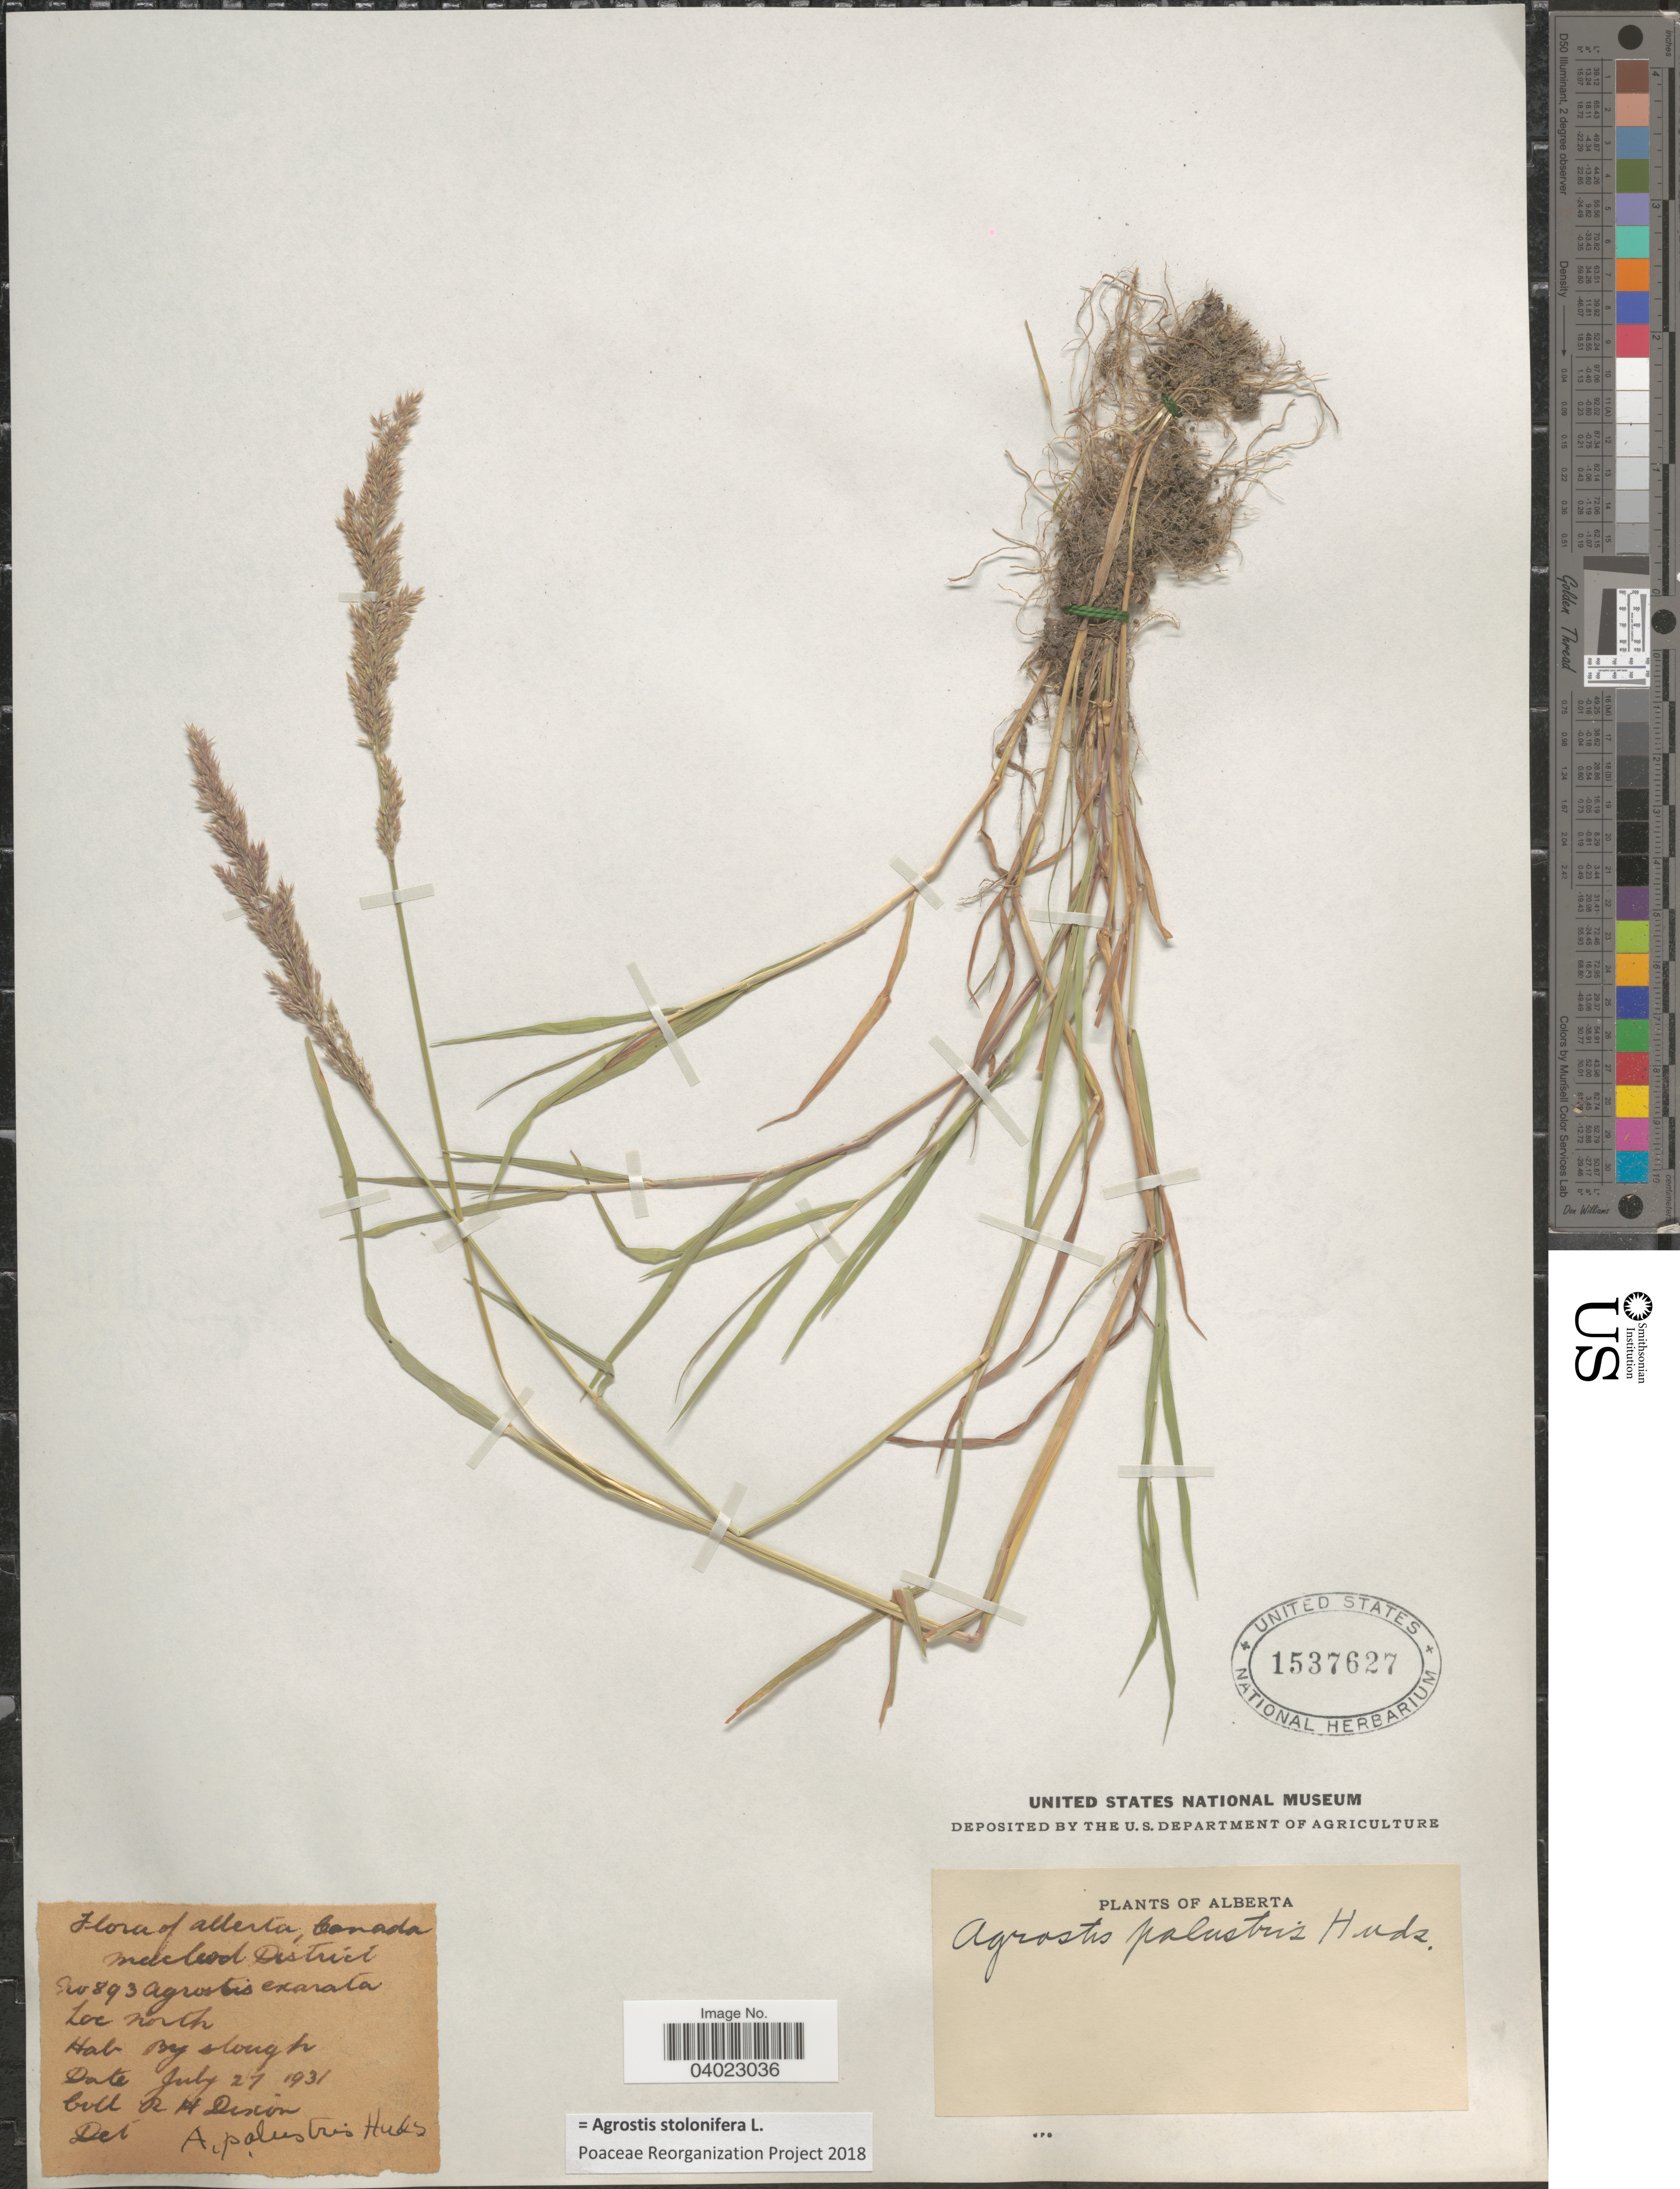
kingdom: Plantae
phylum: Tracheophyta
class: Liliopsida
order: Poales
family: Poaceae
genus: Agrostis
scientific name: Agrostis stolonifera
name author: L.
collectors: R. H. Dixon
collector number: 893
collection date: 1931-07-27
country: Canada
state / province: Alberta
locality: Macleod District. North.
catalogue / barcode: US 1537627